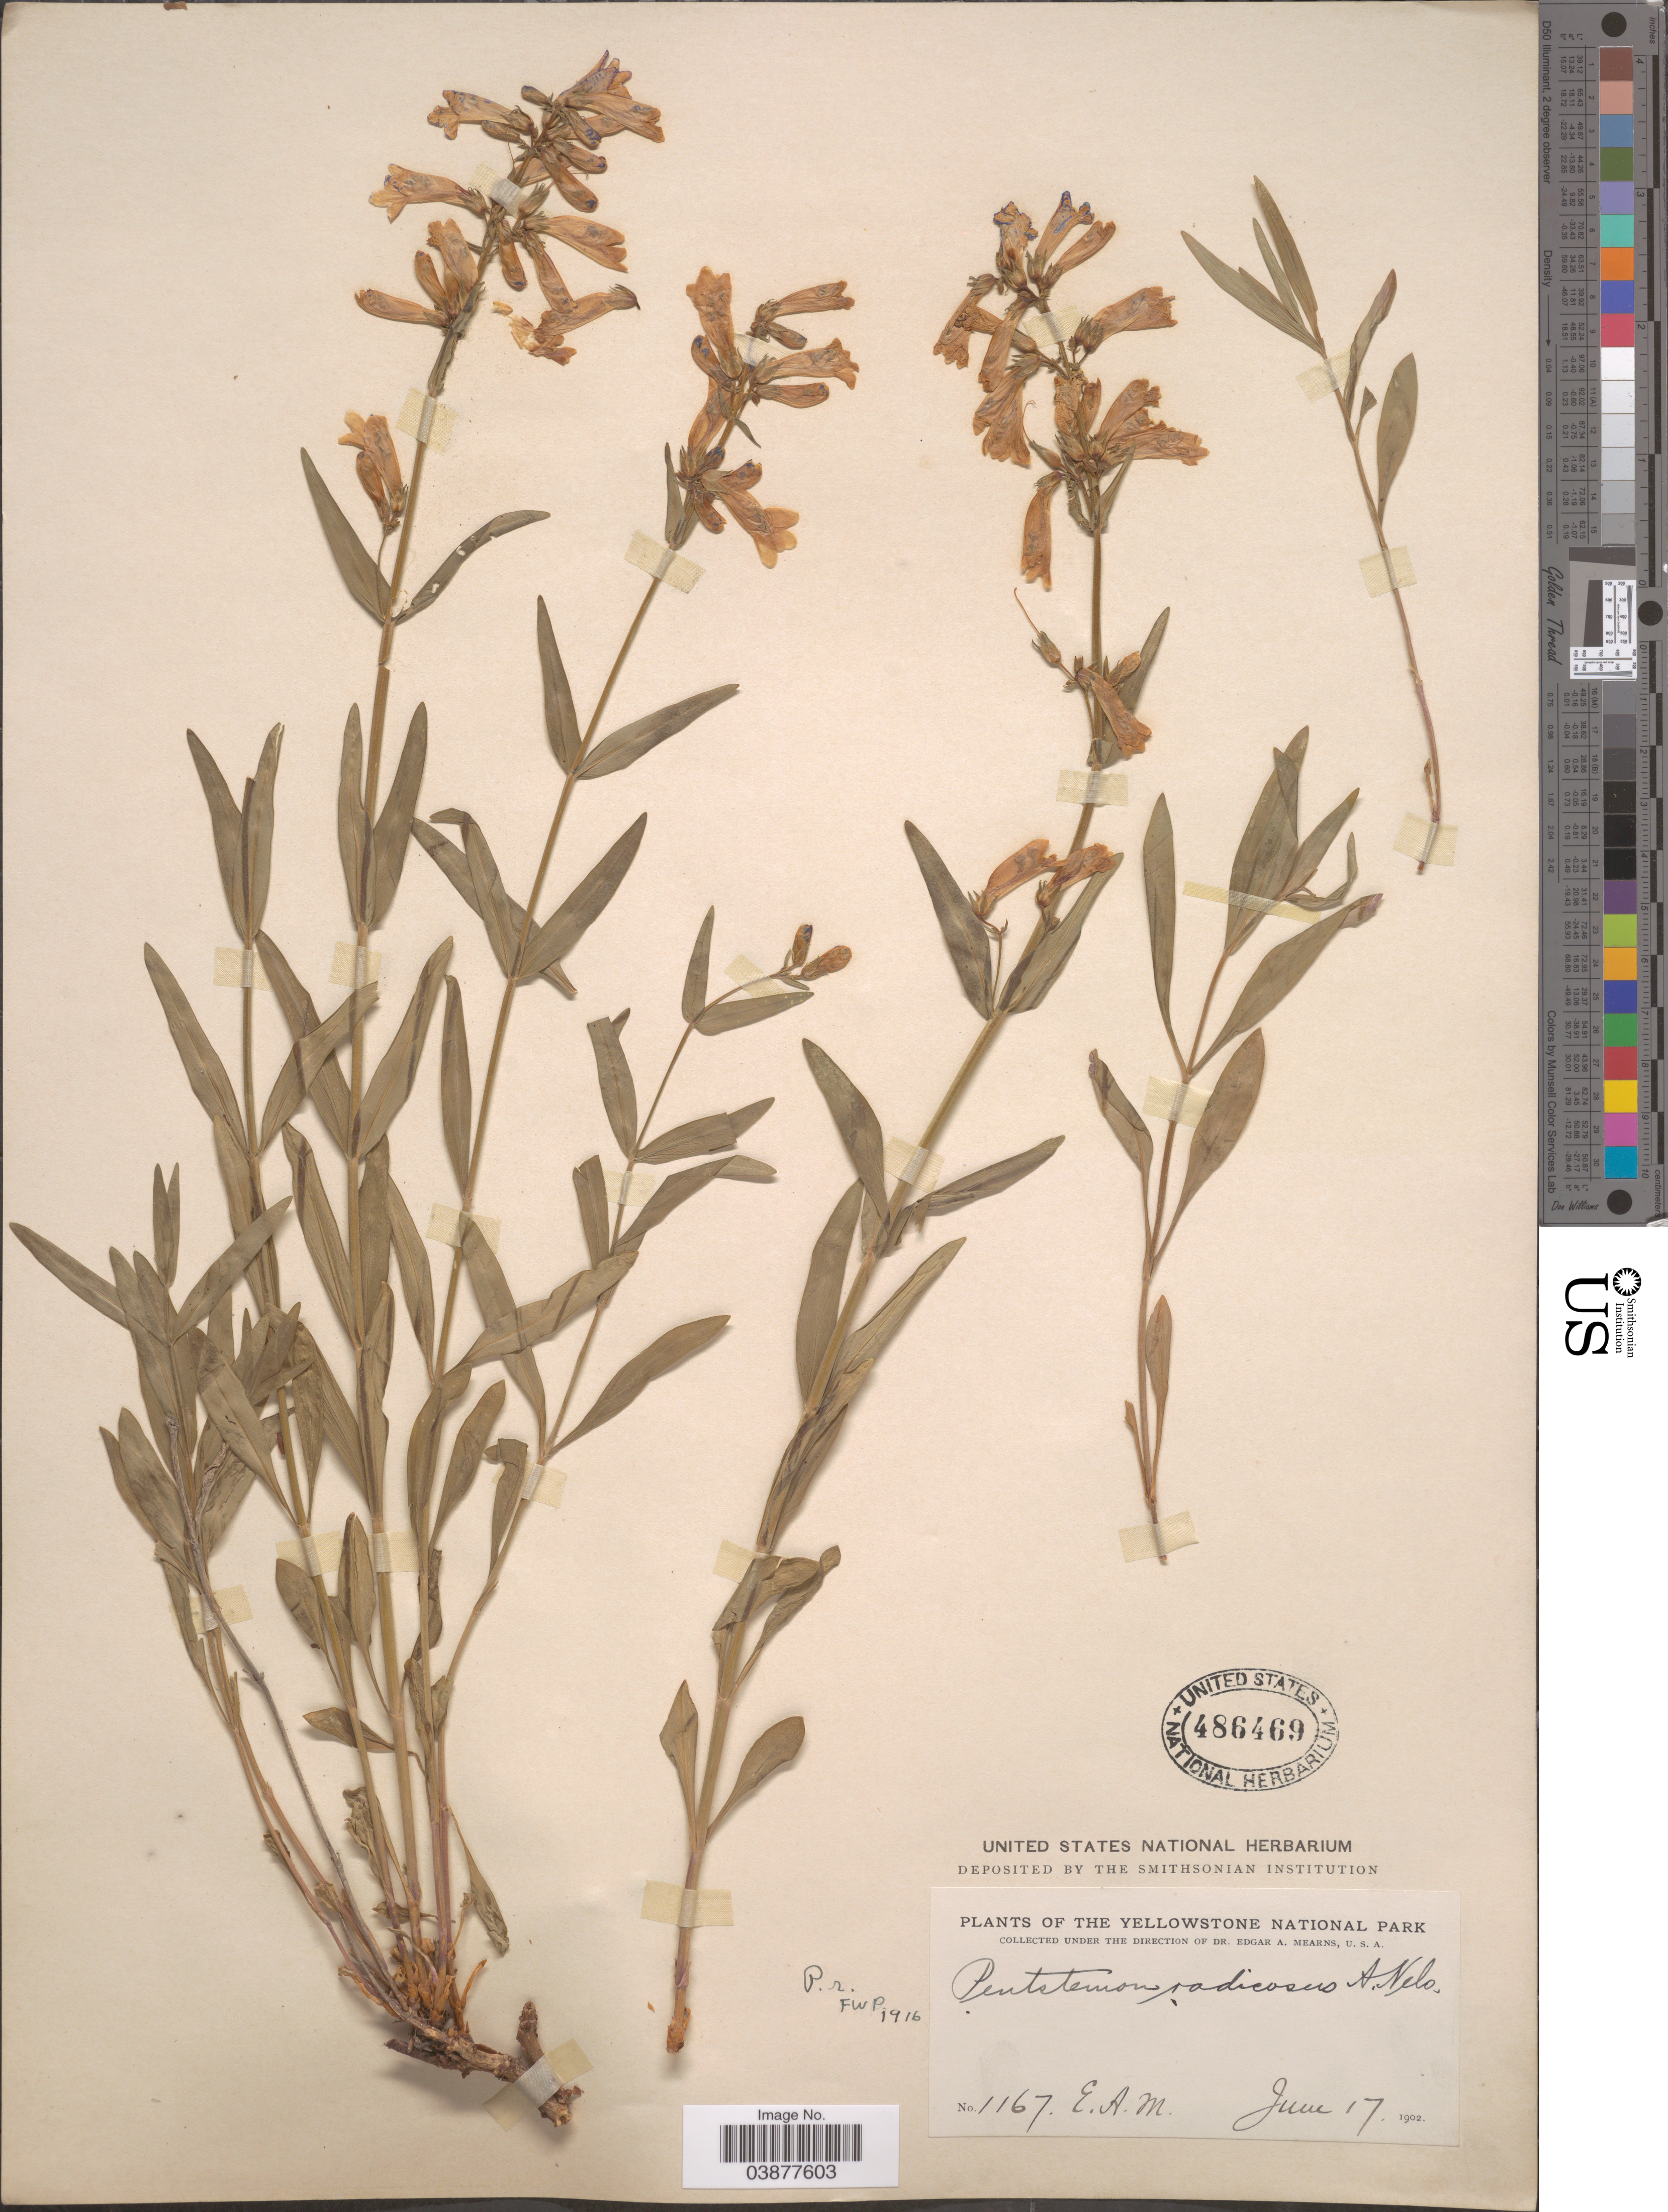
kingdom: Plantae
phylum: Tracheophyta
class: Magnoliopsida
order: Lamiales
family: Plantaginaceae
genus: Penstemon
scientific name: Penstemon radicosus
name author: A. Nelson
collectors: E. A. Mearns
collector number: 1167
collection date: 1901-06-17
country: United States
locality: The Yellowstone National Park.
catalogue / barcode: US 486469